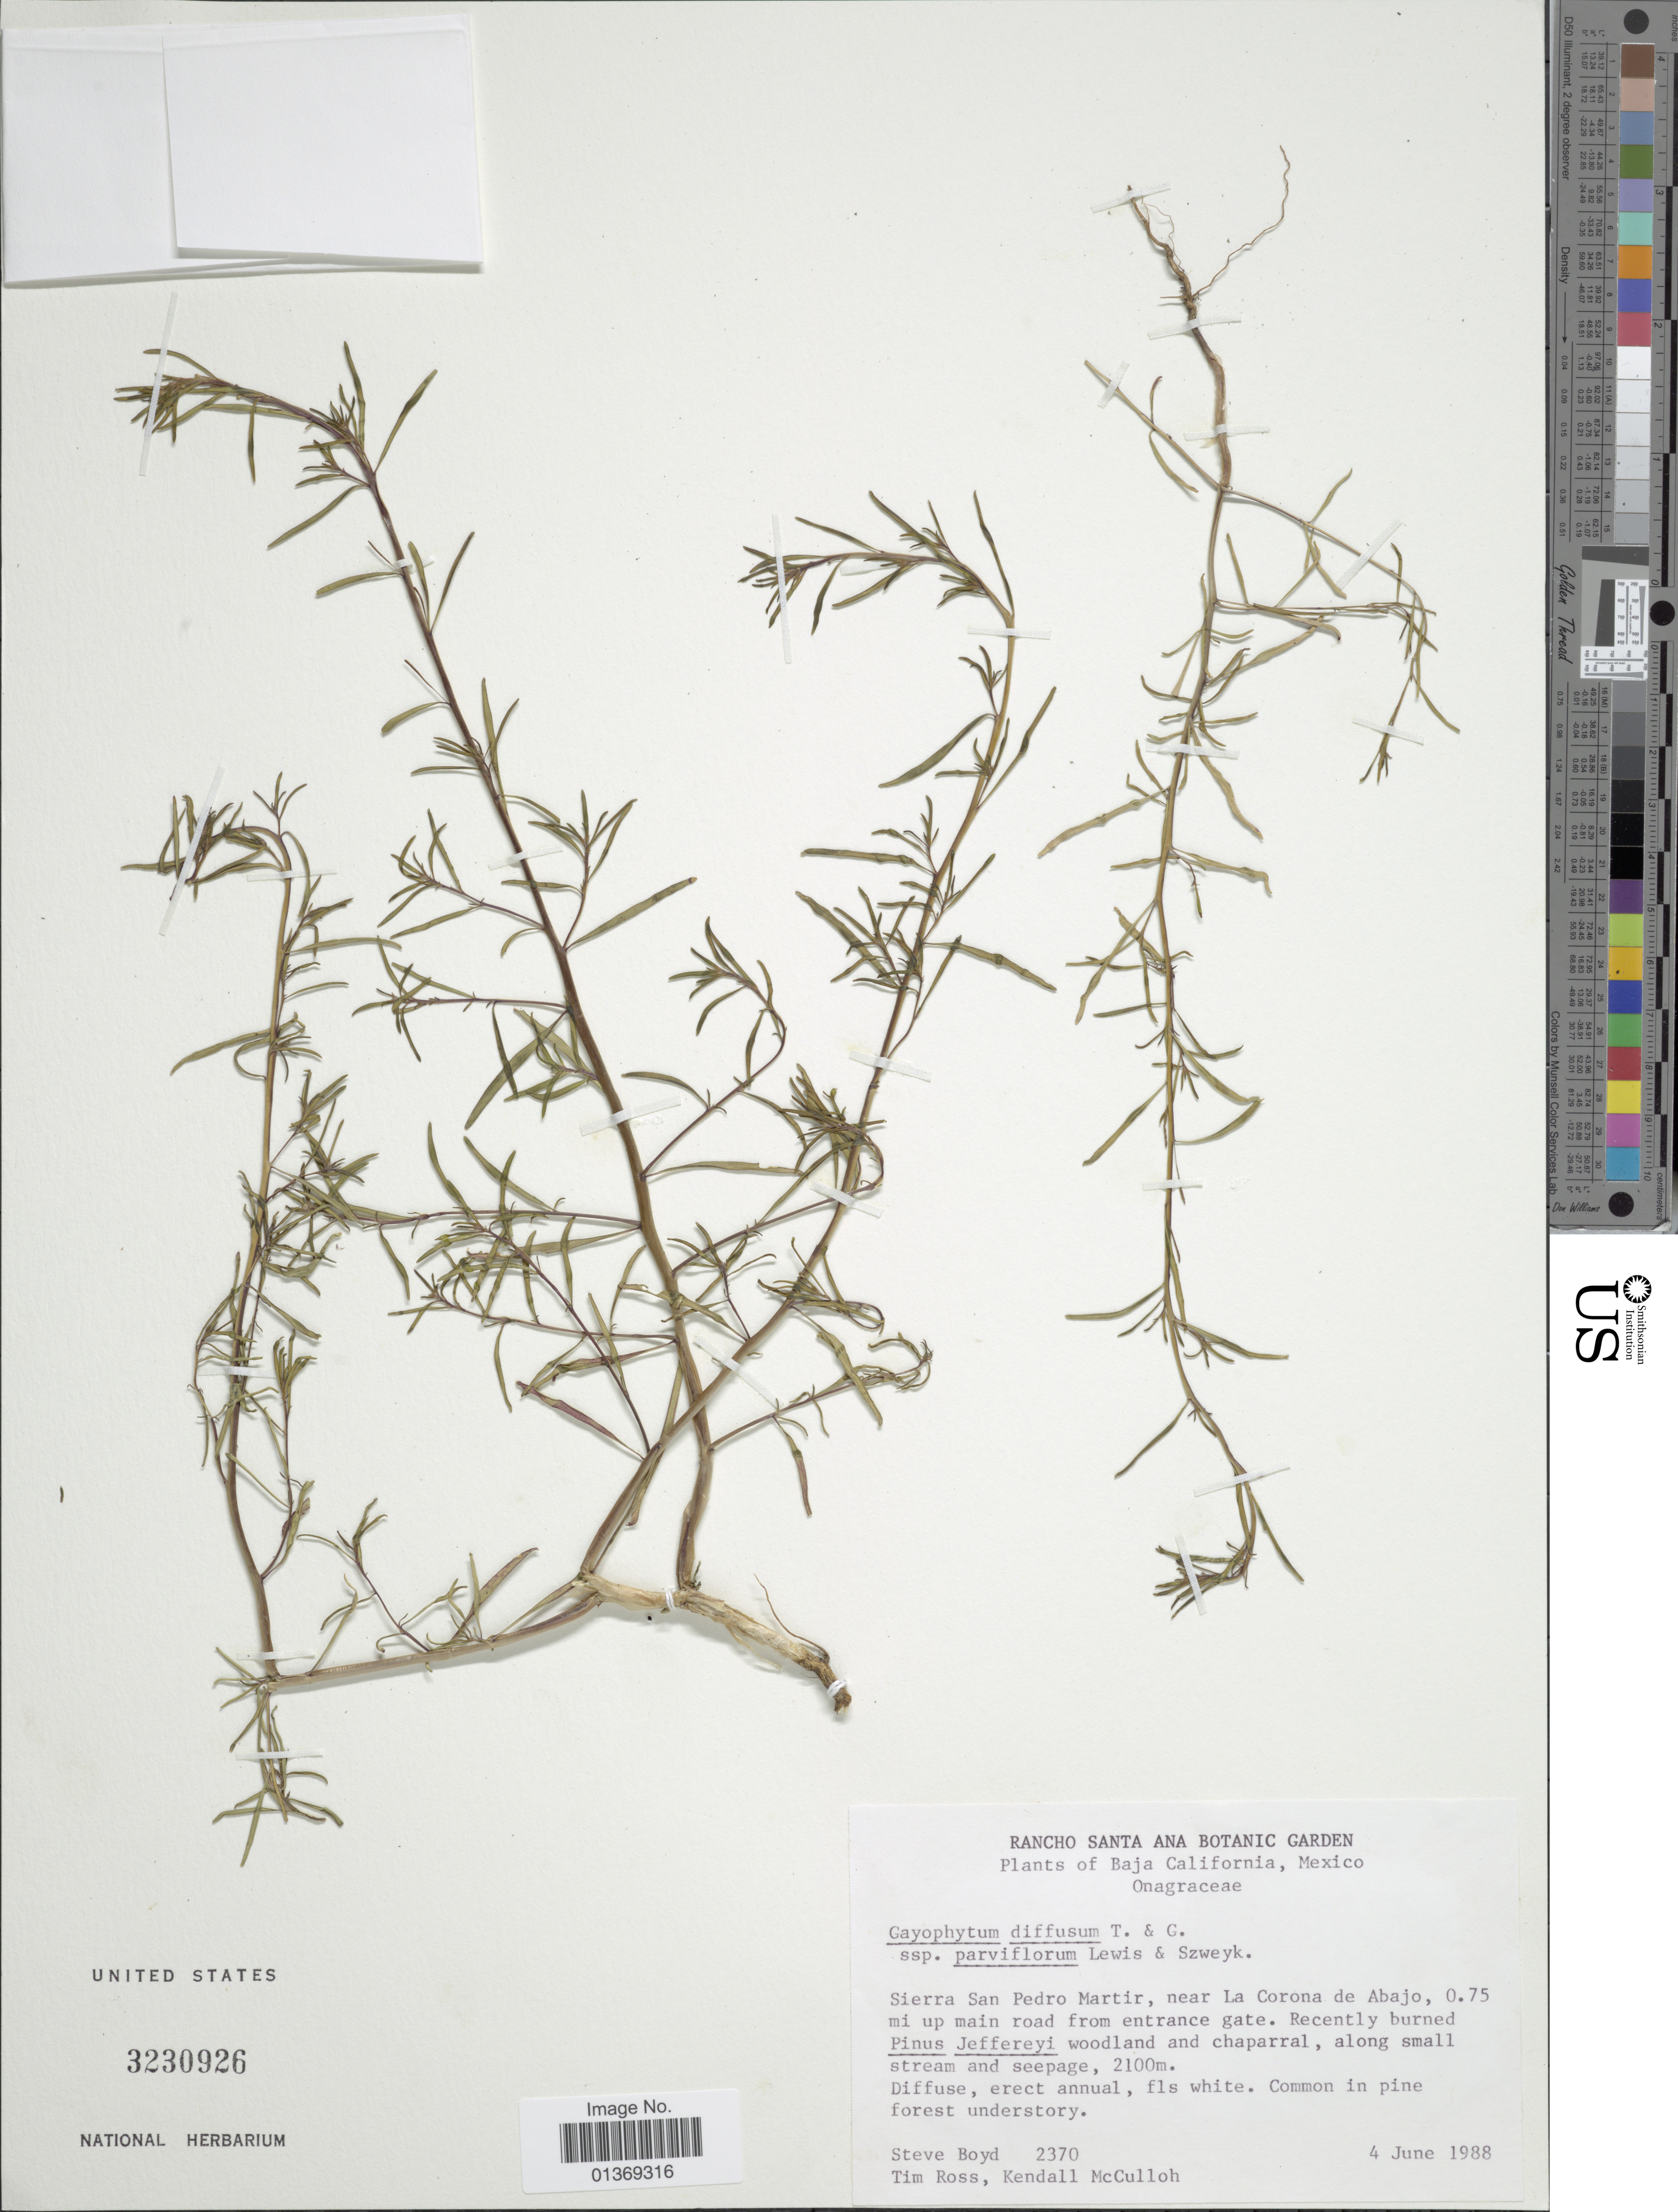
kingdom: Plantae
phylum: Tracheophyta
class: Magnoliopsida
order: Myrtales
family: Onagraceae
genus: Gayophytum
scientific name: Gayophytum diffusum subsp. parviflorum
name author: F. H. Lewis & Szweyk.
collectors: S. Boyd, T. Ross & K. McCulloh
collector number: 2370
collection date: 1988-06-04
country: Mexico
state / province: Baja California Norte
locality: Sierra San Pedro Martir, near La Corona de Abajo, 0.75 mi up main road from entrance gate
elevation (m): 2100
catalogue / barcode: US 3230926